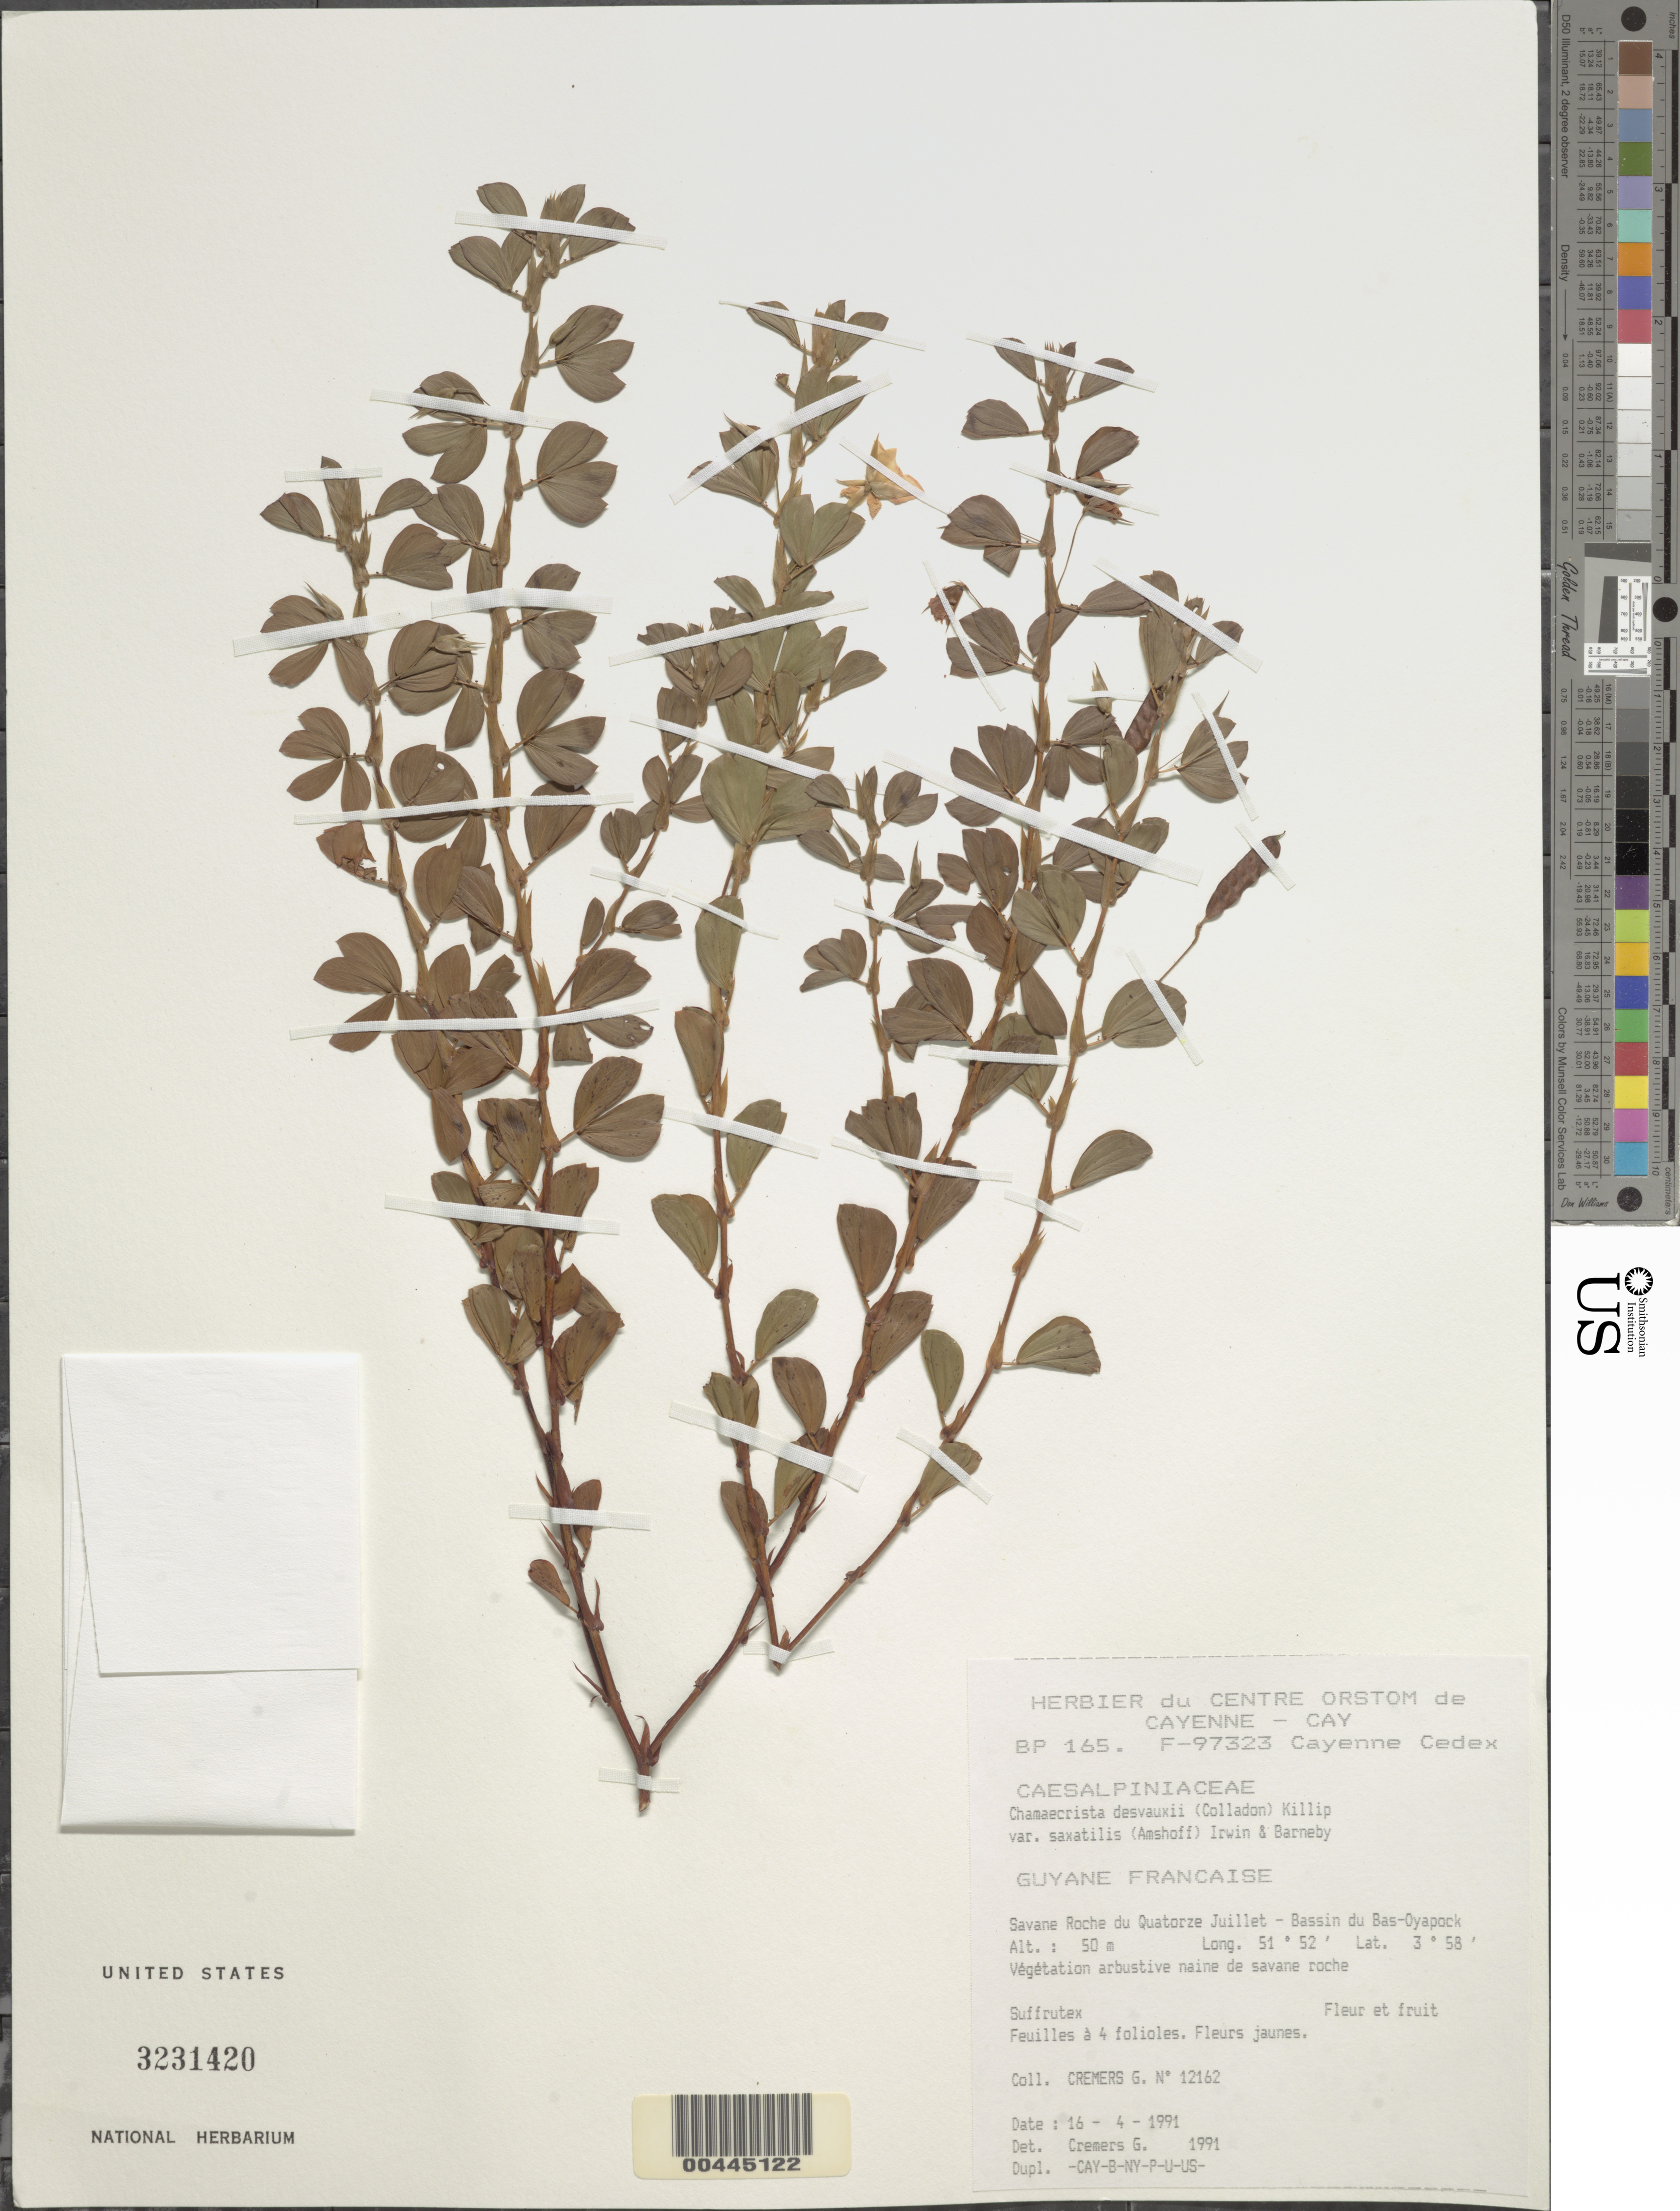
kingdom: Plantae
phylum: Tracheophyta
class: Magnoliopsida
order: Fabales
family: Fabaceae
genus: Chamaecrista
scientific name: Chamaecrista desvauxii var. saxatilis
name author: (Amshoff) H.S. Irwin & Barneby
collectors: G. Cremers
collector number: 12162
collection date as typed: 16 Apr 1991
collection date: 1991-04-16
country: French Guiana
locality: Roche du quatorze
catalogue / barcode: US 3231420